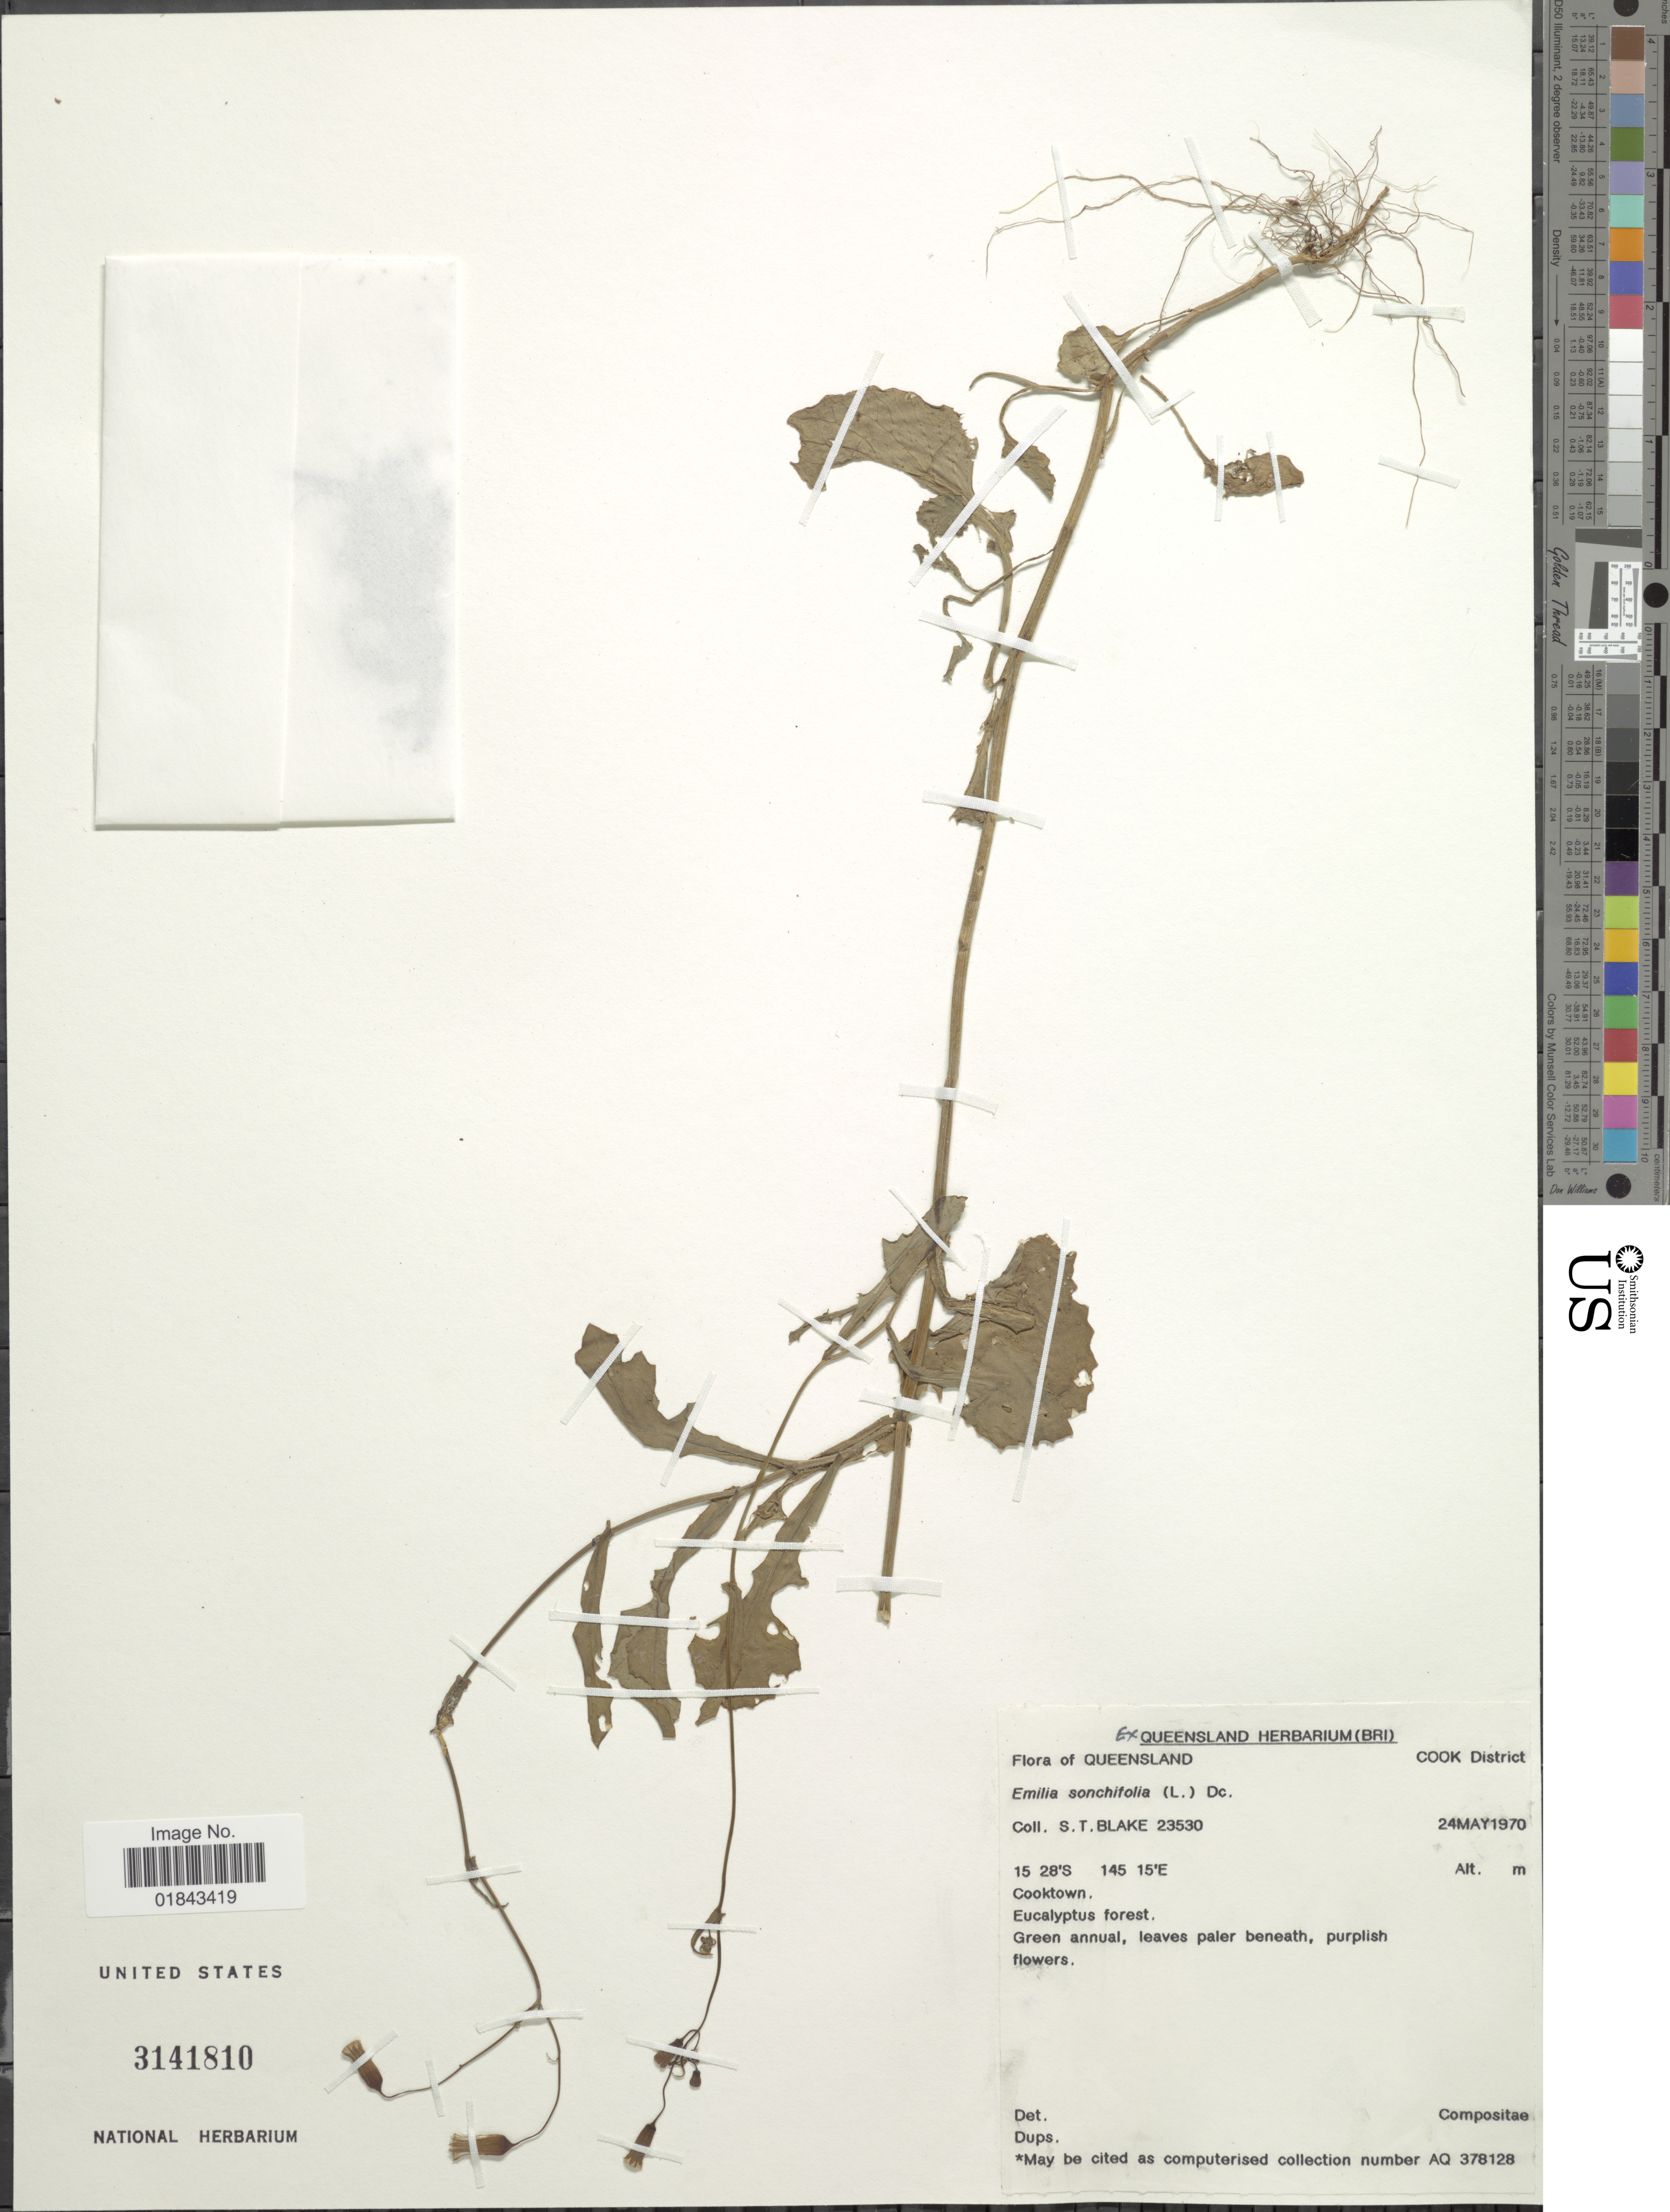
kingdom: Plantae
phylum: Tracheophyta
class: Magnoliopsida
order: Asterales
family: Asteraceae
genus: Emilia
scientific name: Emilia sonchifolia var. sonchifolia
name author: (L.) DC.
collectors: S. T. Blake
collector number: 23530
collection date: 1970-05-24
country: Australia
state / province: Queensland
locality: Cook District, Cooktown.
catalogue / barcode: US 3141810